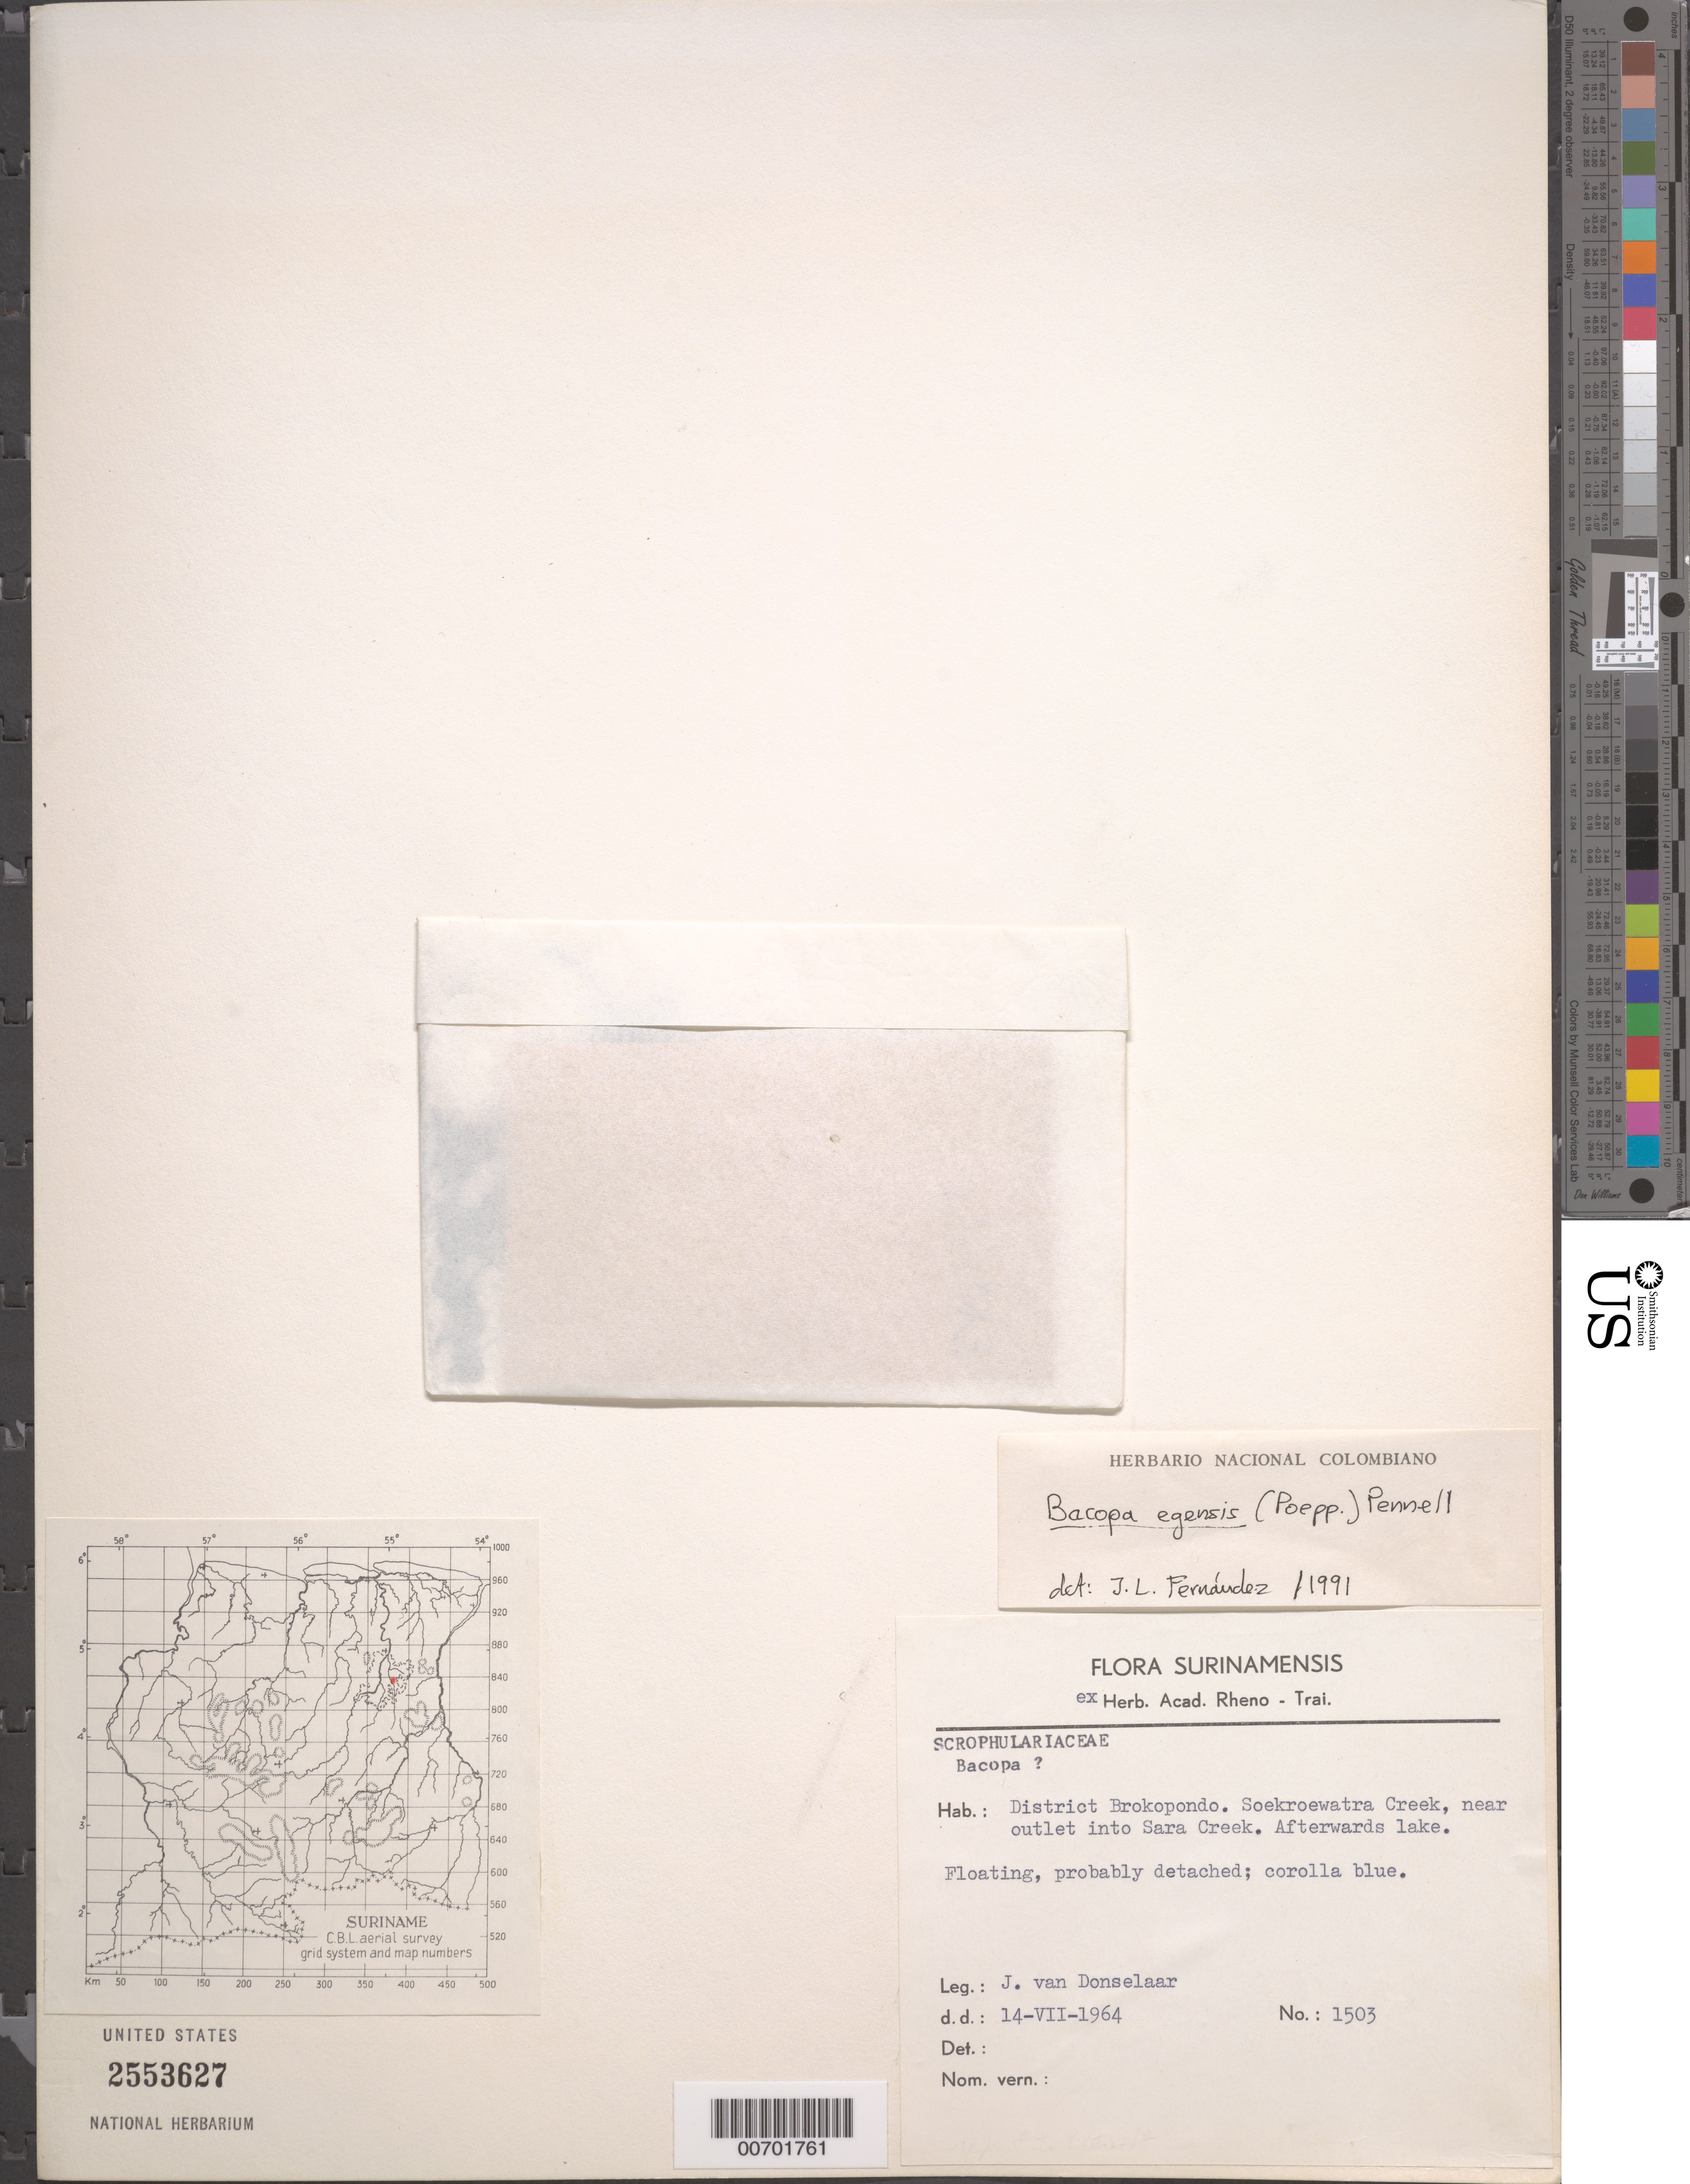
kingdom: Plantae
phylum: Tracheophyta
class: Magnoliopsida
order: Lamiales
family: Plantaginaceae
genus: Bacopa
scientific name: Bacopa egensis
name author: (Poepp.) Pennell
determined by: Fernández-Alonso, J. L.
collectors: J. Donselaar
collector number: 1503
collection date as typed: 14-Jul-64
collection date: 1964-07-14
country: Suriname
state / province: Brokopondo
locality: Soekroewatra Creek, near outlet into Sara Creek, Afterwards Lake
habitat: Floating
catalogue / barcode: US 2553627